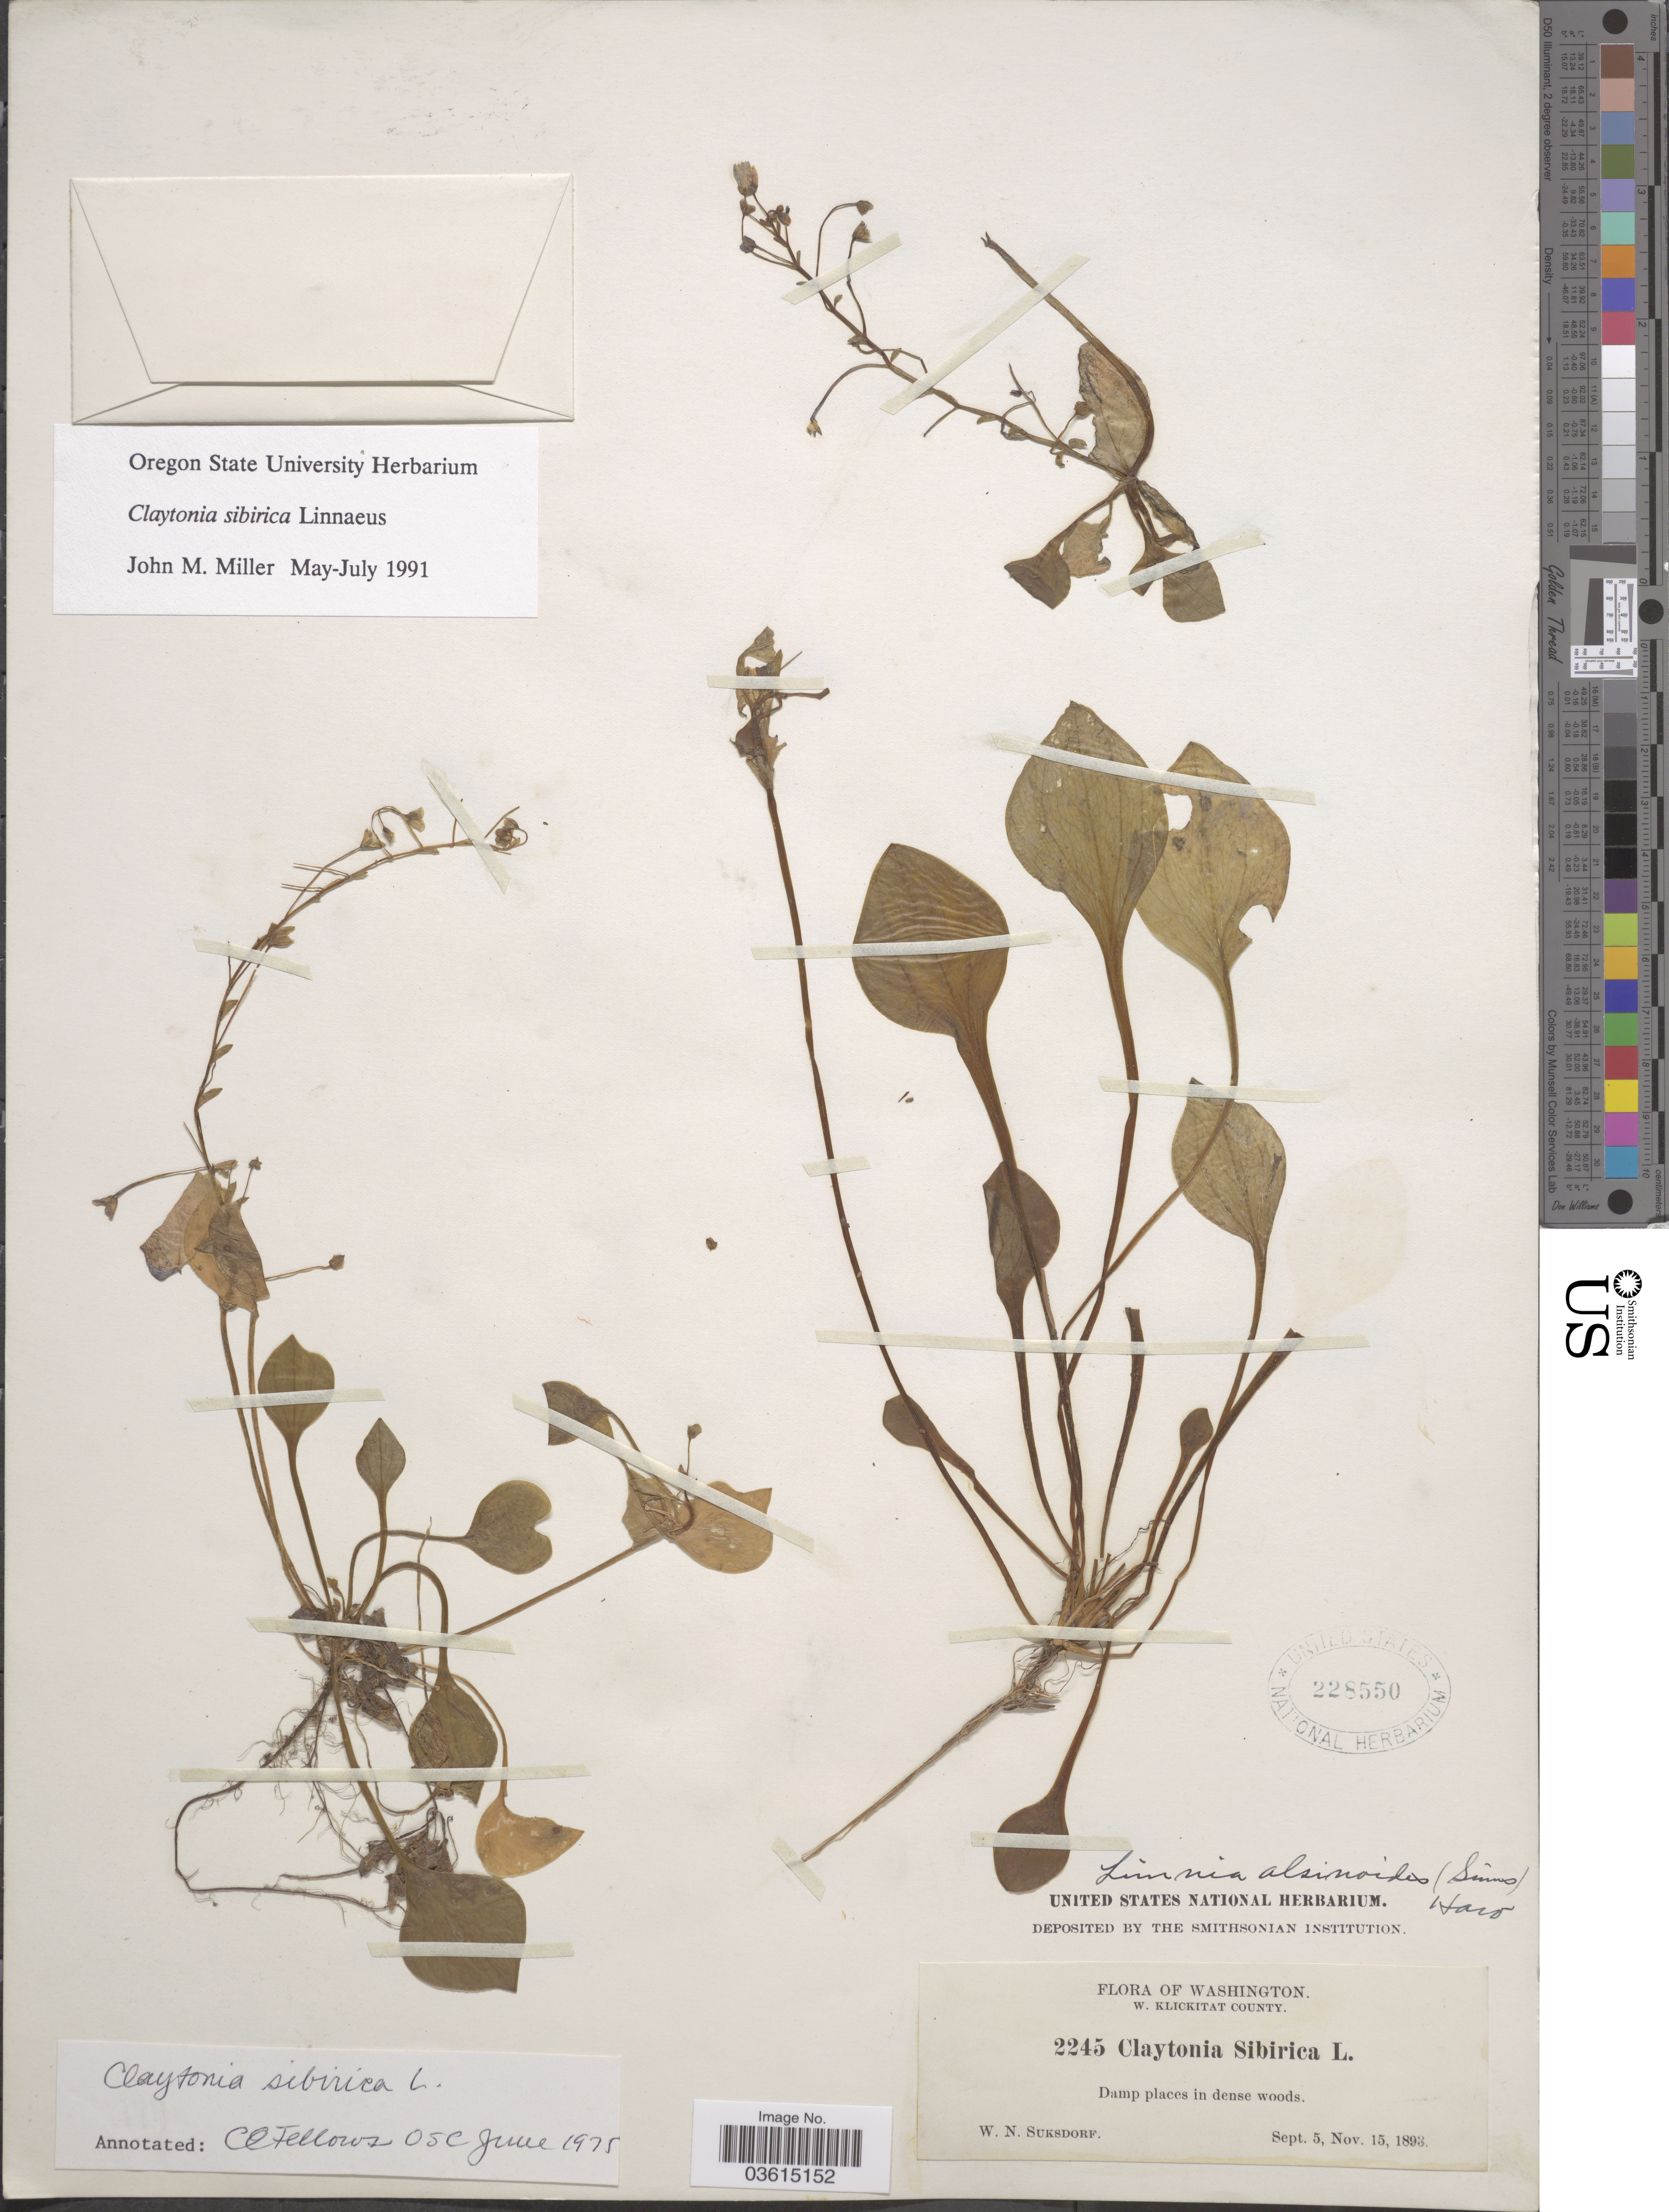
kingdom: Plantae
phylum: Tracheophyta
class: Magnoliopsida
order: Caryophyllales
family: Montiaceae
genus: Claytonia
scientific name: Claytonia sibirica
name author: L.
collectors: W. N. Suksdorf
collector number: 2245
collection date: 1893-09-05/1893-11-15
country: United States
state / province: Washington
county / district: Klickitat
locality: W. Klickitat County.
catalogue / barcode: US 228550